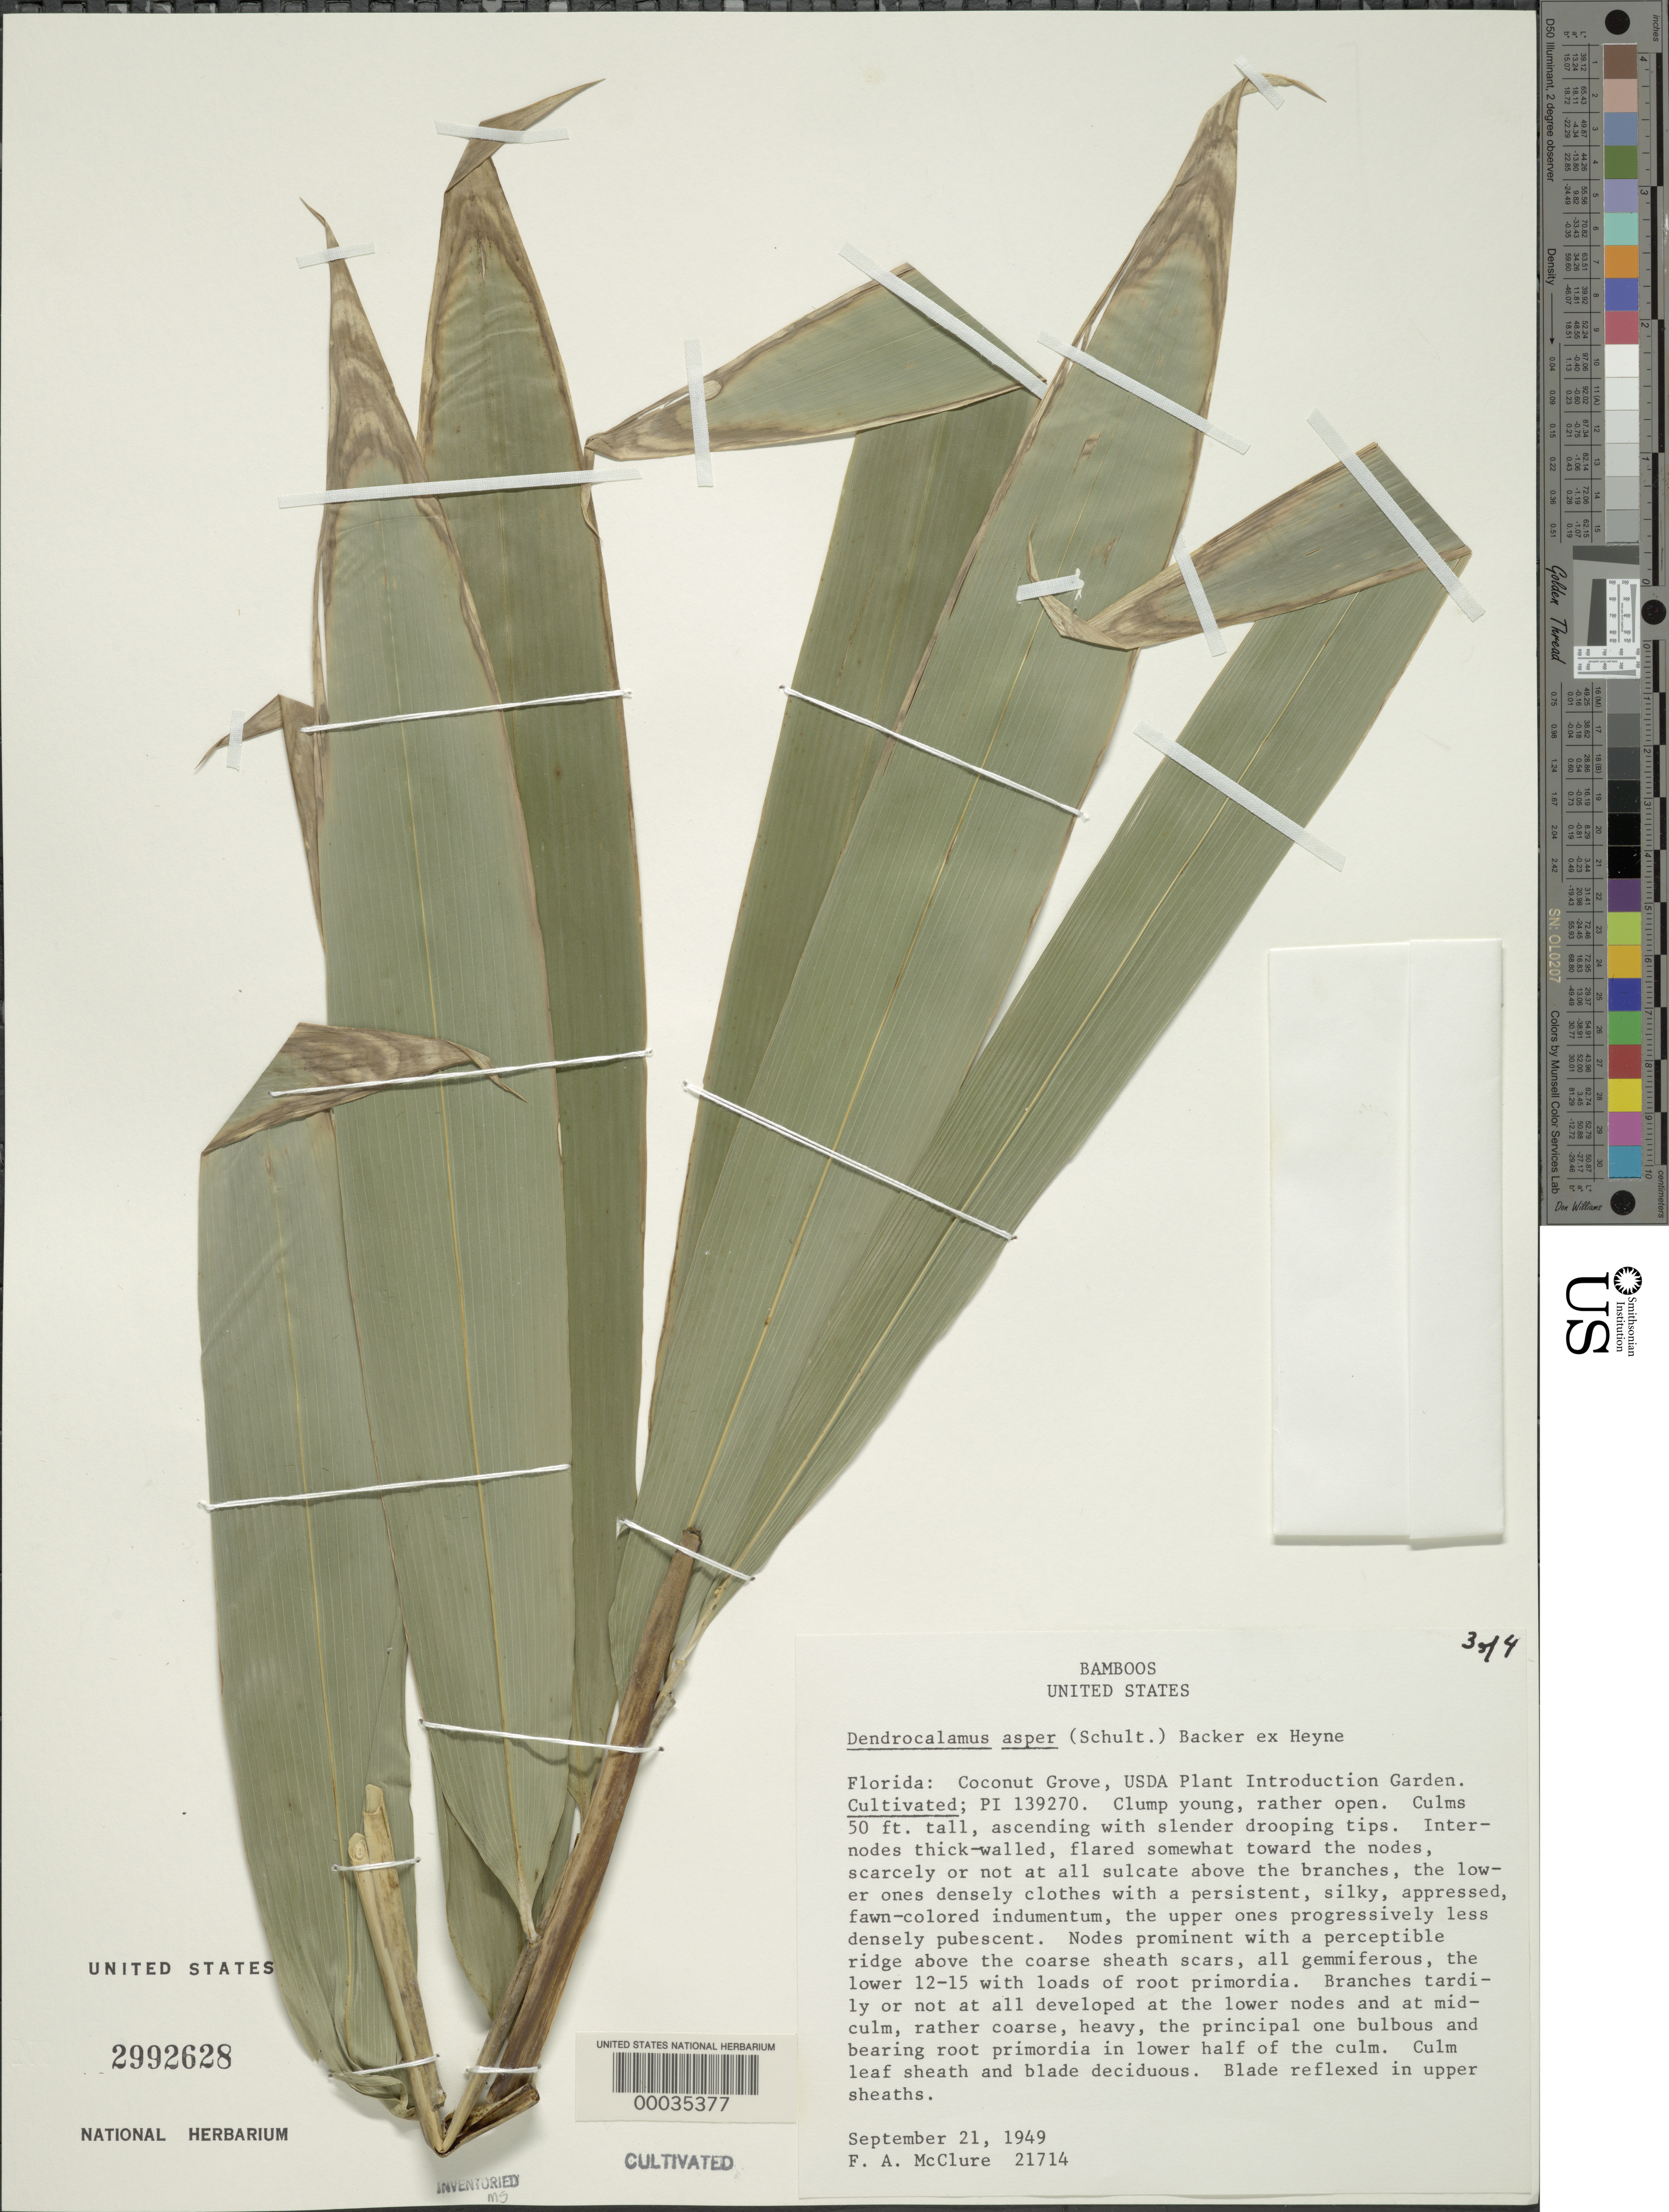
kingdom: Plantae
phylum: Tracheophyta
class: Liliopsida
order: Poales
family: Poaceae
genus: Dendrocalamus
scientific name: Dendrocalamus asper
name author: (Schult. & Schult. f.) Backer ex K. Heyne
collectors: F. A. McClure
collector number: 21714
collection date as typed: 21 Sep 1949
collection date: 1949-09-21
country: United States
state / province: Florida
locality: Usda pi garden - coconut grove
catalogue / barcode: US 2992628